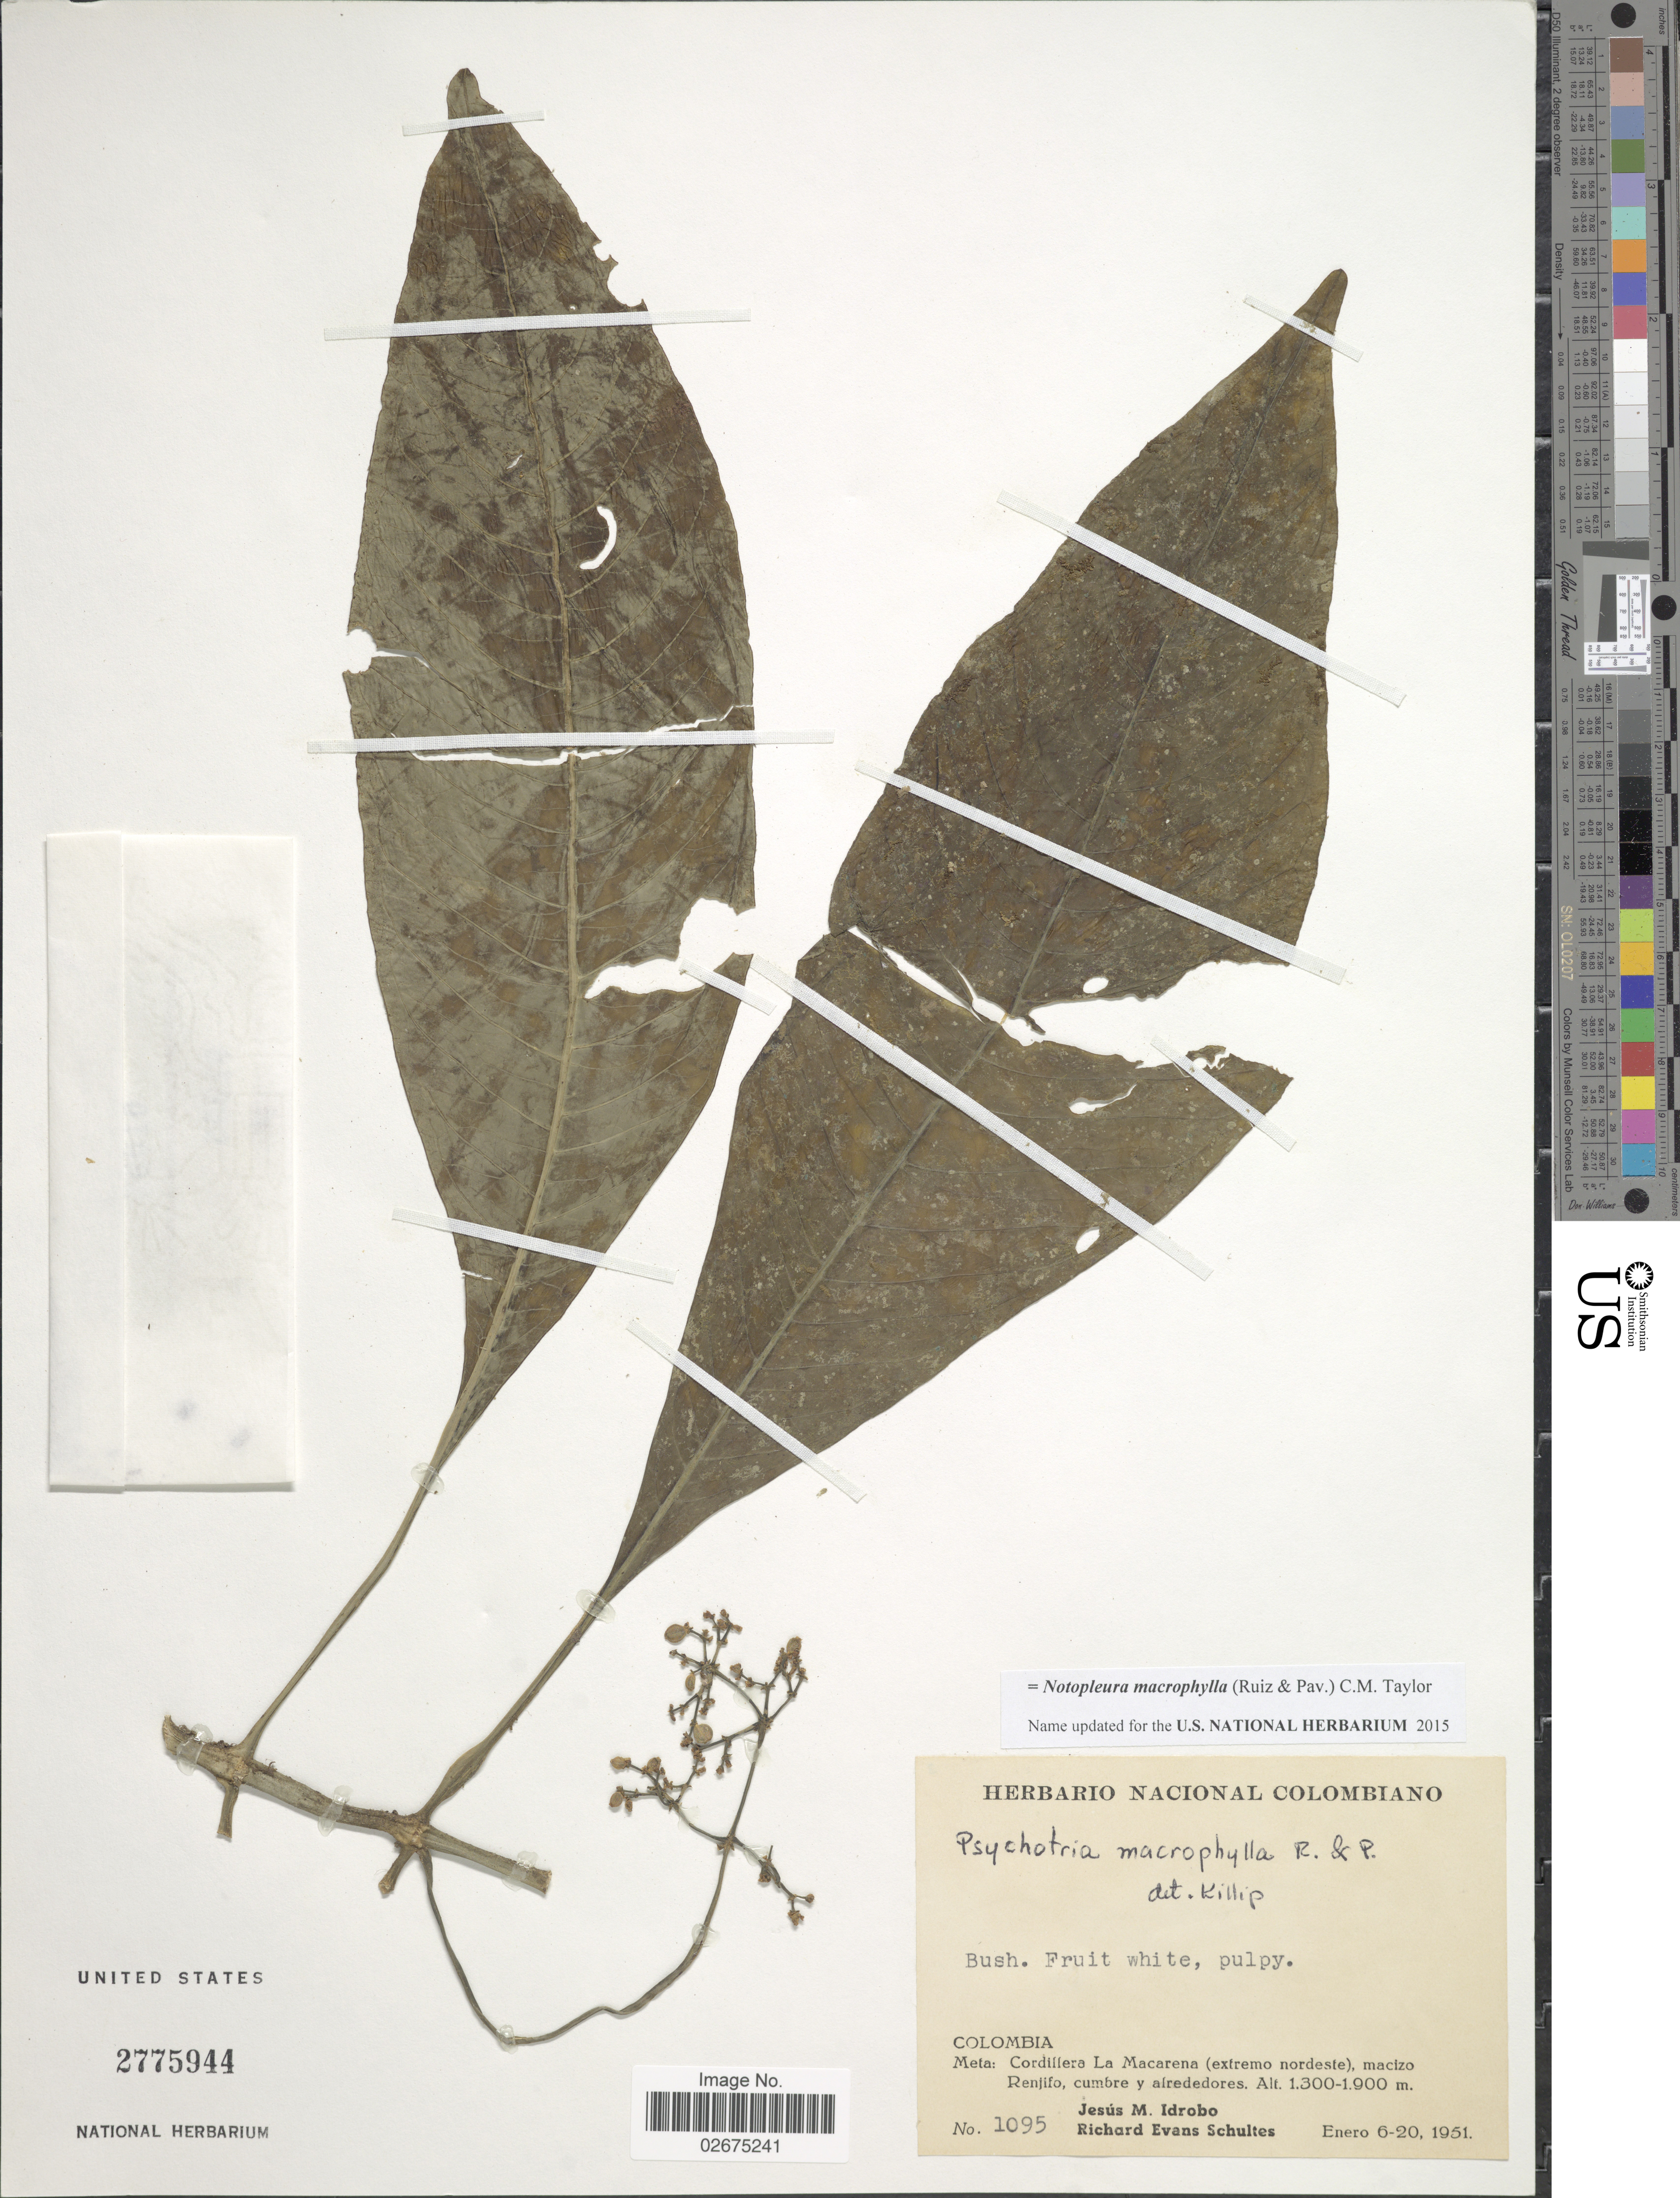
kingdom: Plantae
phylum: Tracheophyta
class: Magnoliopsida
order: Gentianales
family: Rubiaceae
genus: Notopleura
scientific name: Notopleura macrophylla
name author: (Ruiz & Pav.) C.M. Taylor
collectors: J. M. Idrobo & R. E. Schultes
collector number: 1095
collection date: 1951-01-06/1951-01-20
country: Colombia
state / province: Meta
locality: Cordillera La Macarena (extremo nordeste), macizo Renjifo, cumbre y alrededores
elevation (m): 1300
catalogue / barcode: US 2775944